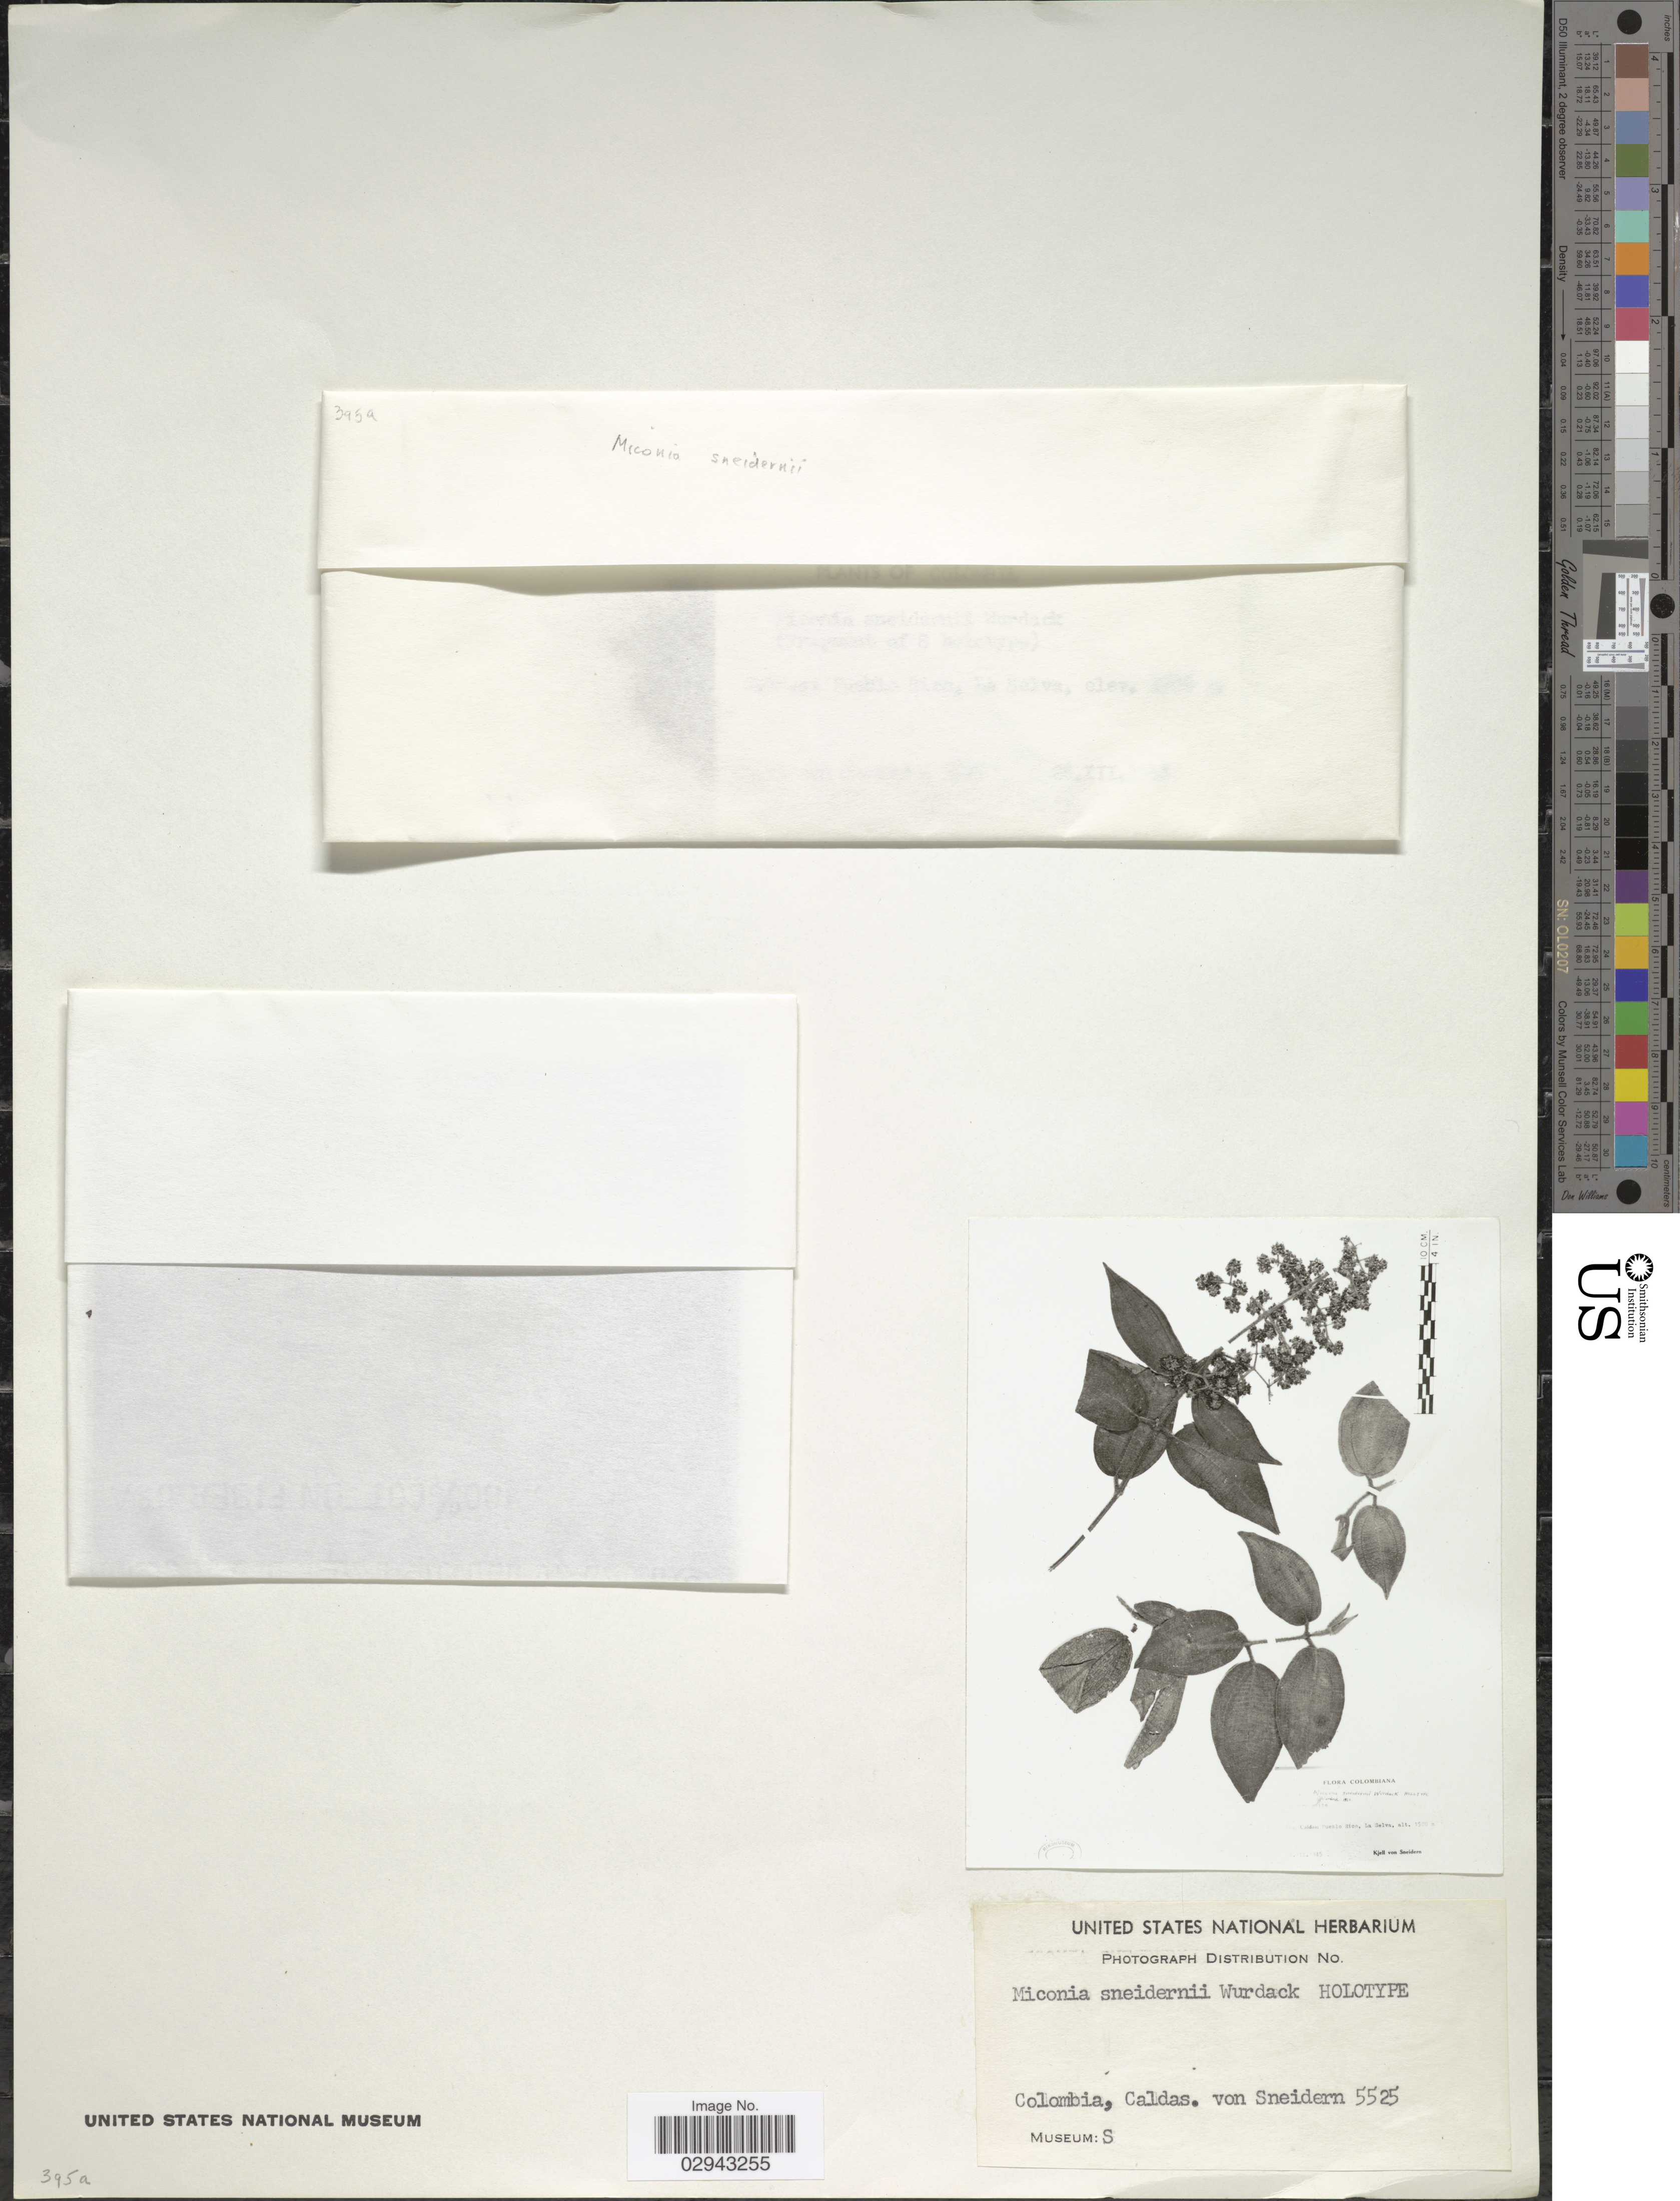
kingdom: Plantae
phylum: Tracheophyta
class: Magnoliopsida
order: Myrtales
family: Melastomataceae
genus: Miconia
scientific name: Miconia sneidernii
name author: Wurdack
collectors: K. von Sneidern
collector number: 5525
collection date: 1945-03-01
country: Colombia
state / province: Caldas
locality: Pueblo Rico. La Selva.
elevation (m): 1500